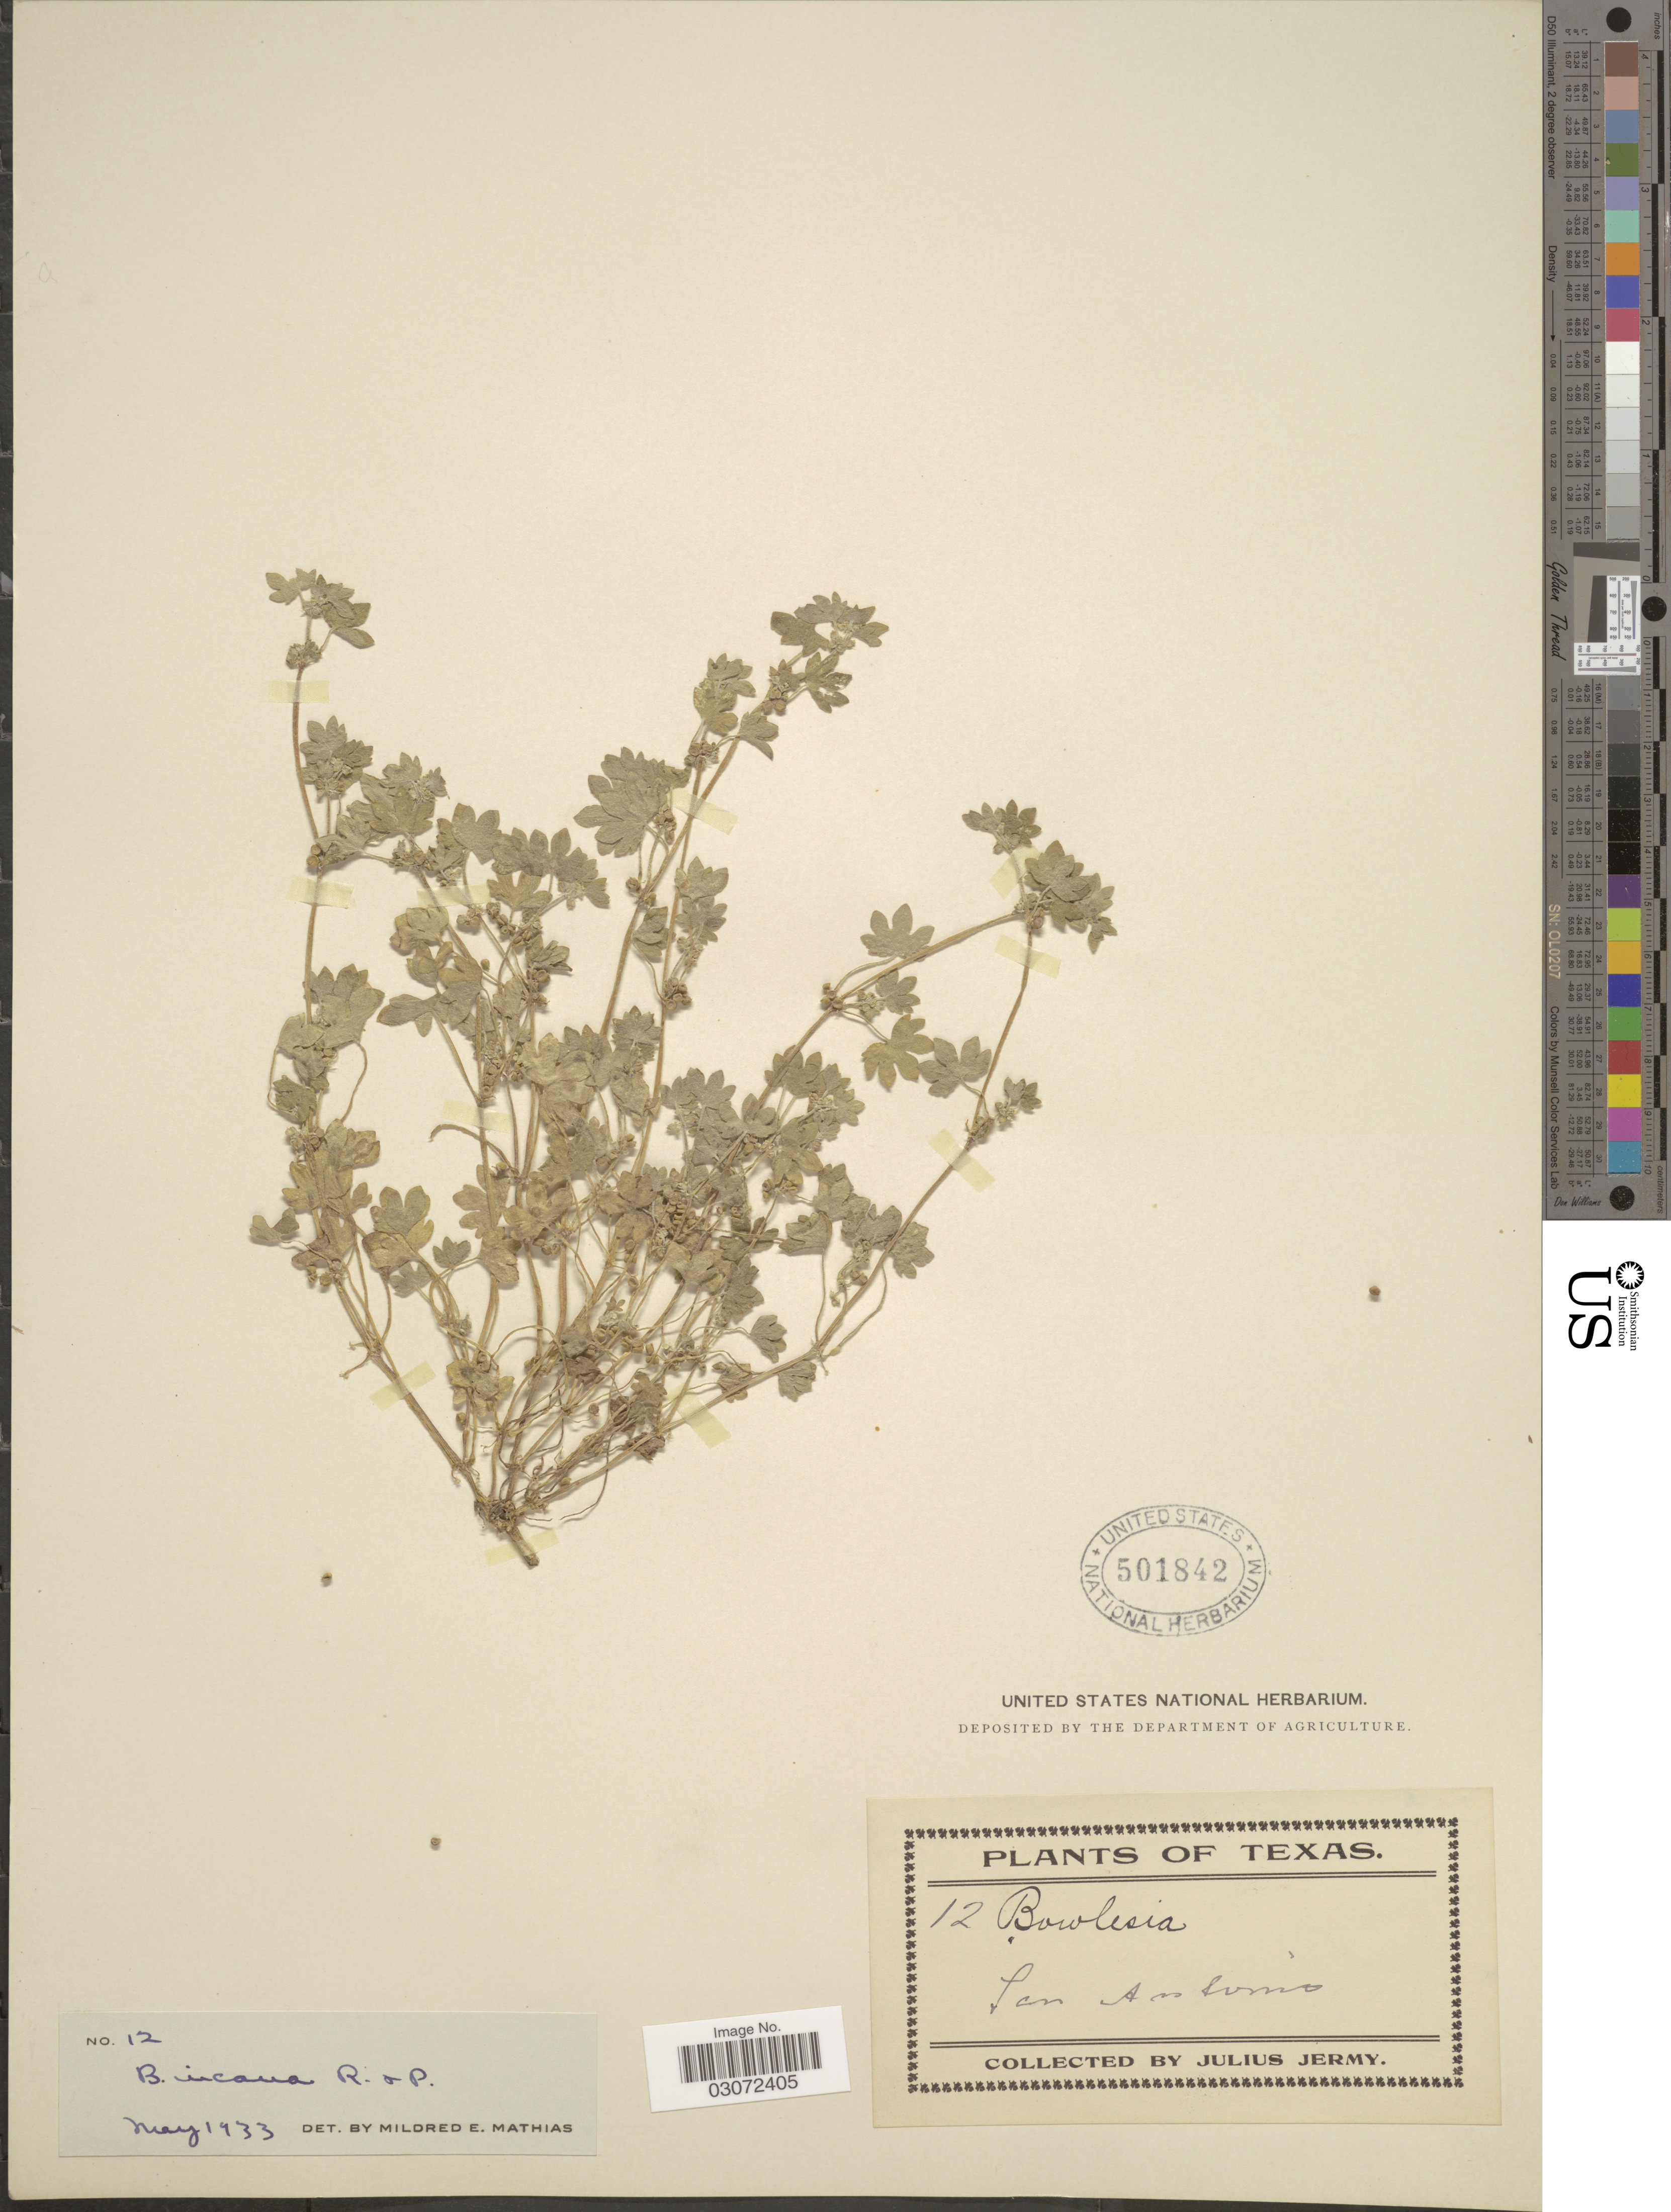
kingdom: Plantae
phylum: Tracheophyta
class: Magnoliopsida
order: Apiales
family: Apiaceae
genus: Bowlesia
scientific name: Bowlesia incana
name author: Ruiz & Pav.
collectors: J. Jermy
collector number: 12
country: United States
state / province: Texas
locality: San Antonio.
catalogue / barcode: US 501842